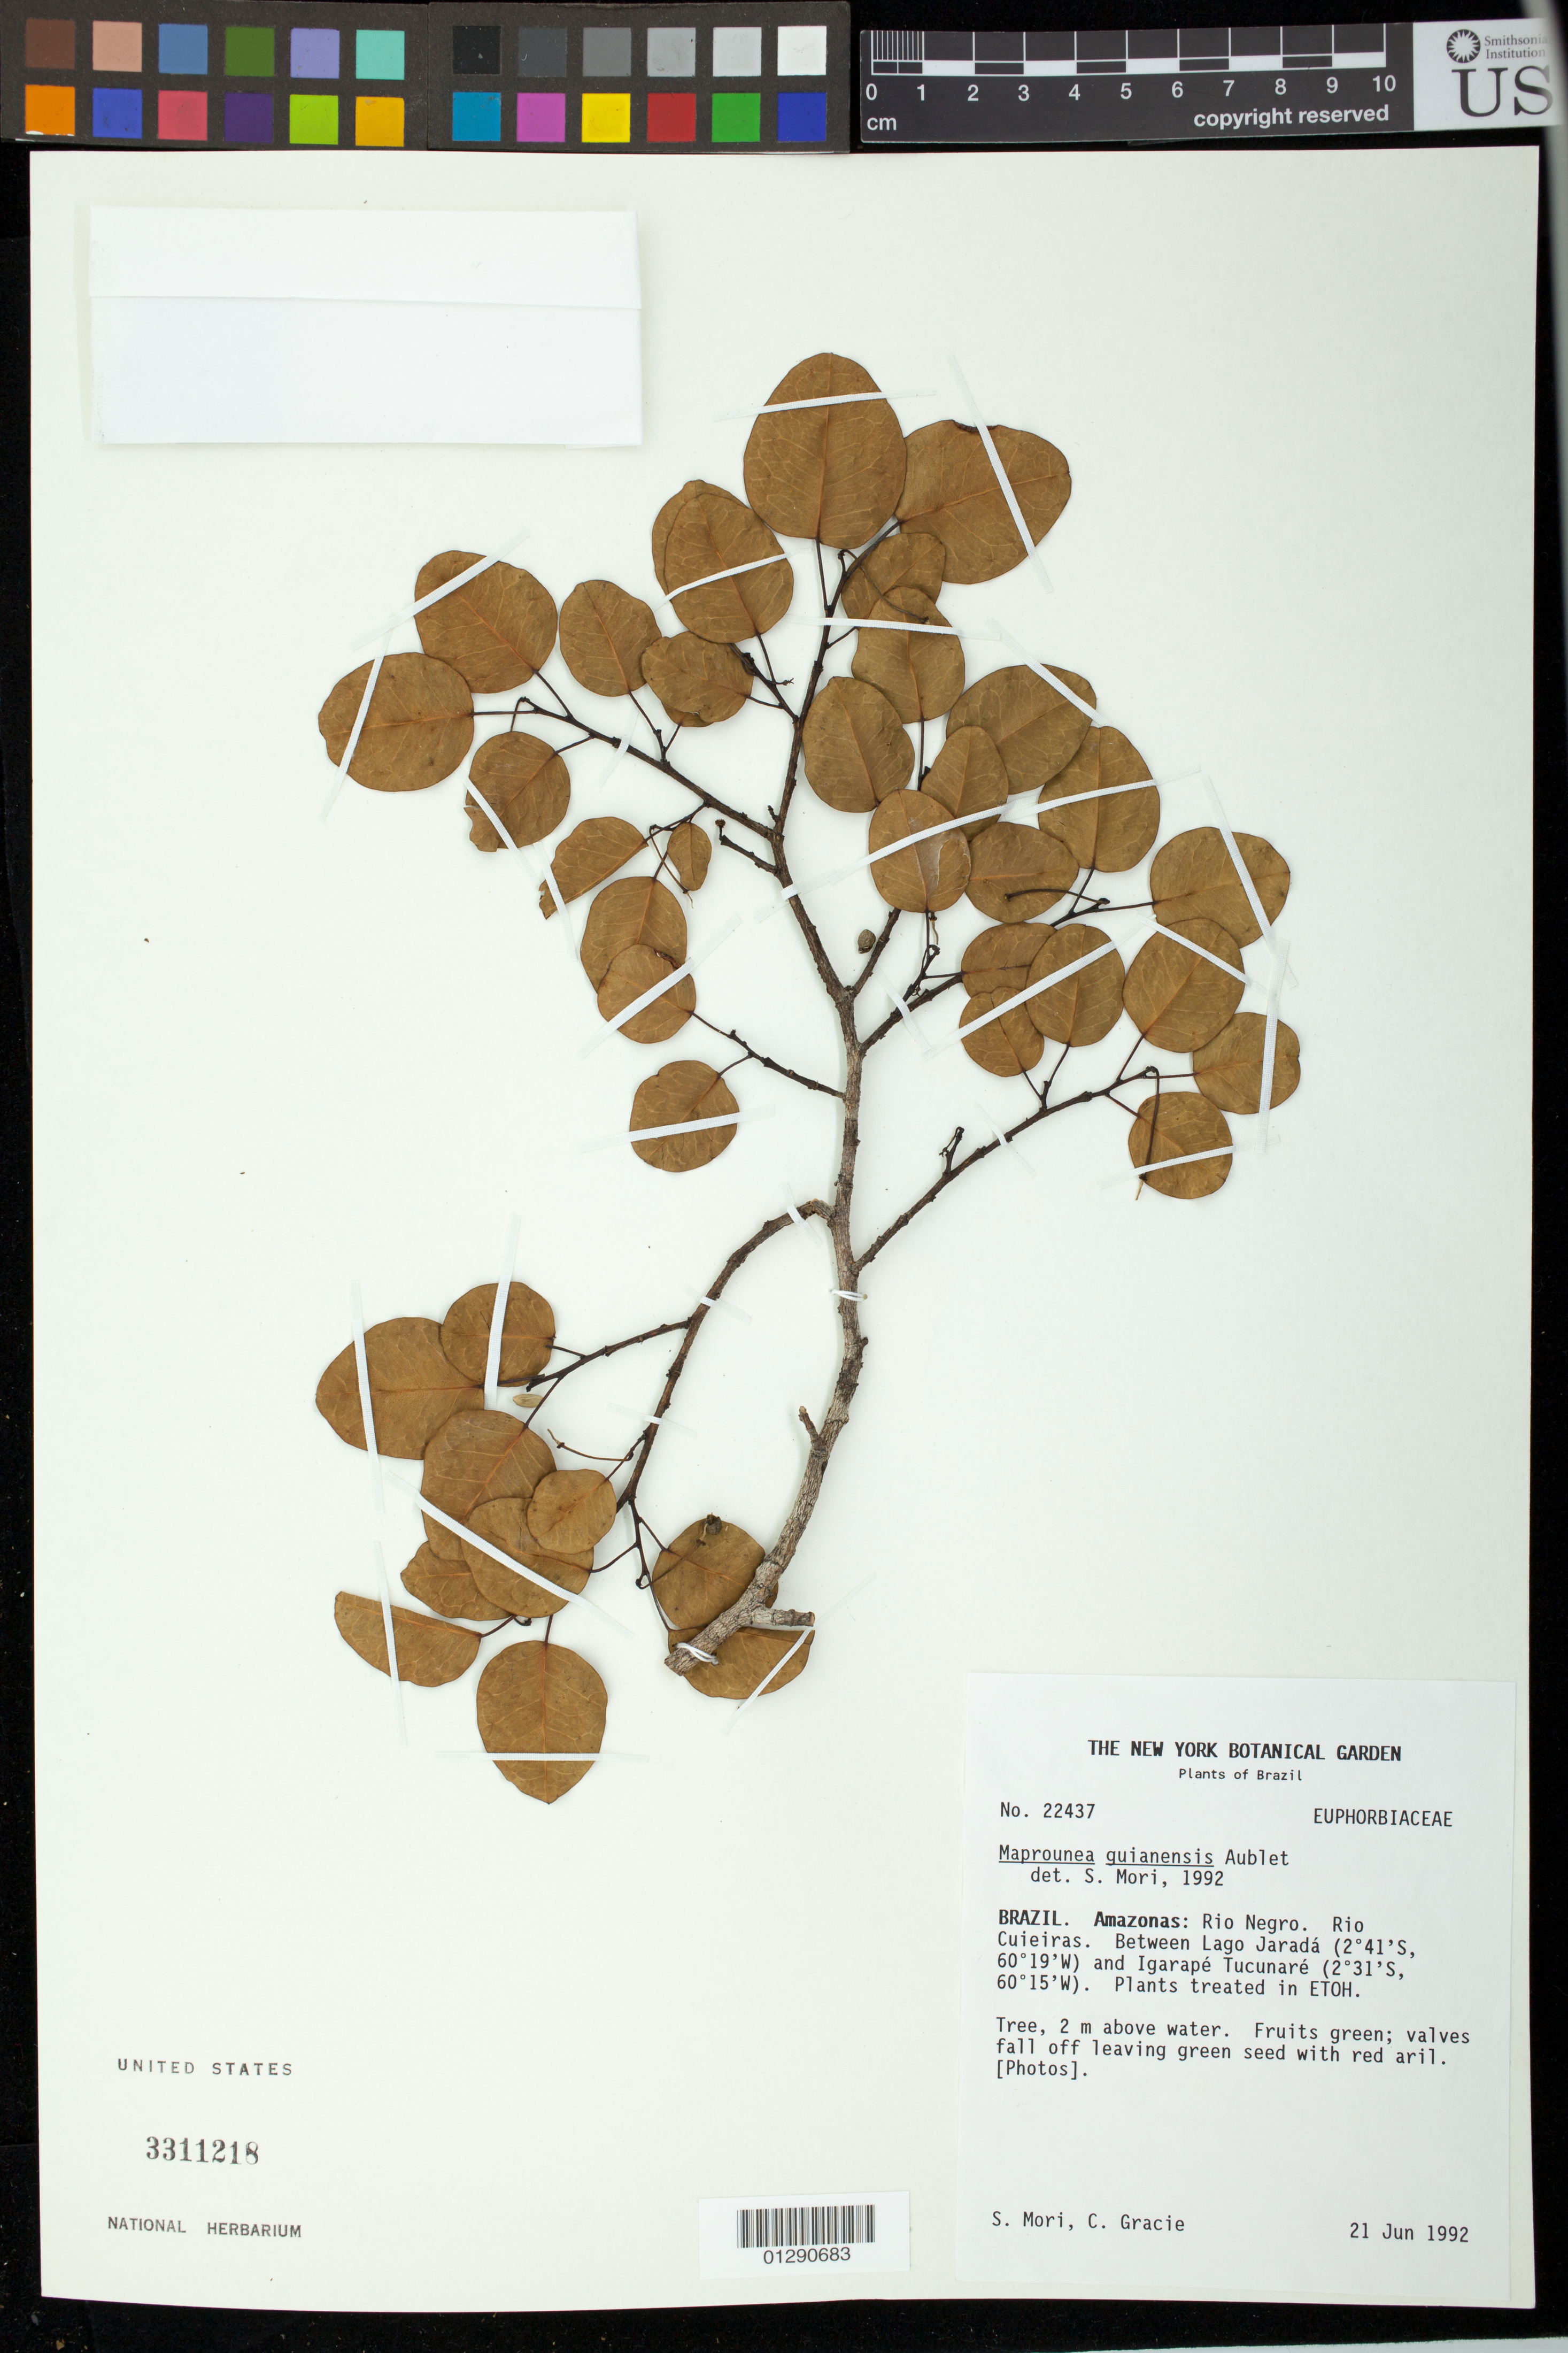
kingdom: Plantae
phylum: Tracheophyta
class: Magnoliopsida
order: Malpighiales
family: Euphorbiaceae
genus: Maprounea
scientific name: Maprounea guianensis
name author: Aubl.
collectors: S. Mori & C. A. Gracie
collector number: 22437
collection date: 1992-06-21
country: Brazil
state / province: Amazonas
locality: Rio Negro. Rio Cuieiras. Between Lago Jarada and Igarape Tucunare.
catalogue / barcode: US 3311218